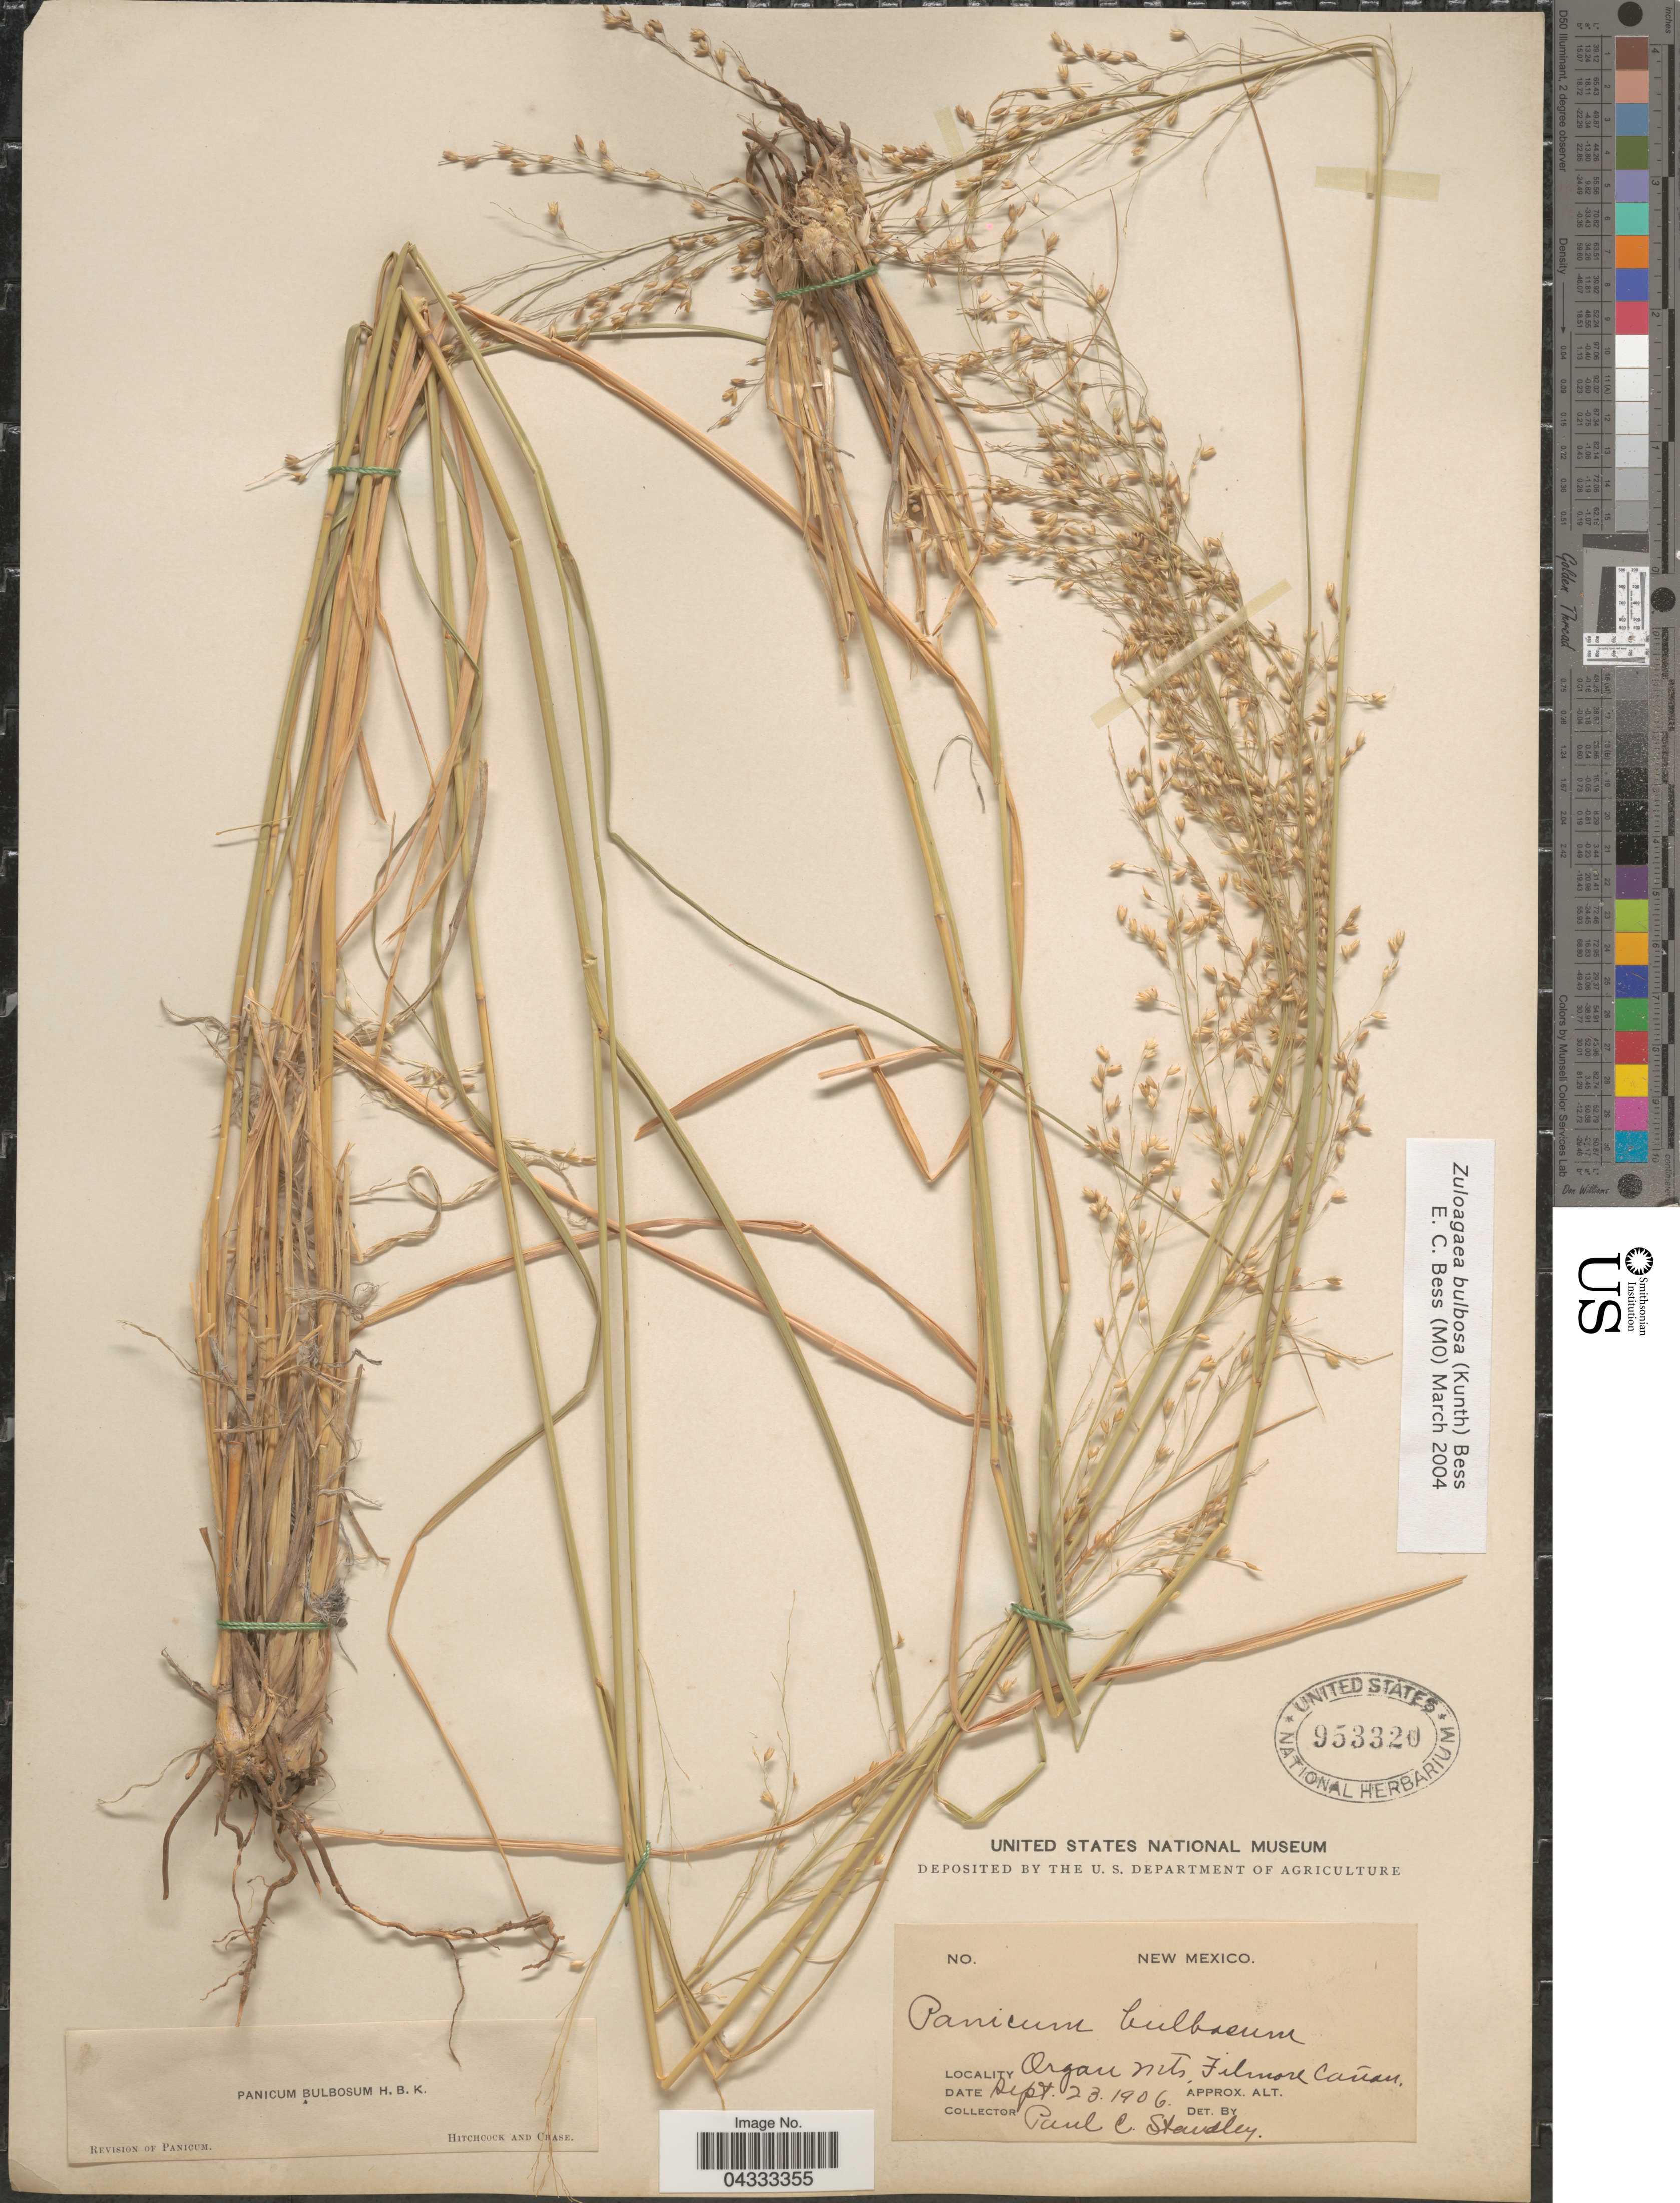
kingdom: Plantae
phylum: Tracheophyta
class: Liliopsida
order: Poales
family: Poaceae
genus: Zuloagaea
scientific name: Zuloagaea bulbosa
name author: (Kunth) E. Bess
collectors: P. C. Standley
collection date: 1906-09-23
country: United States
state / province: New Mexico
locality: Organ Mts, Filmore Cañon.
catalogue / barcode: US 953320